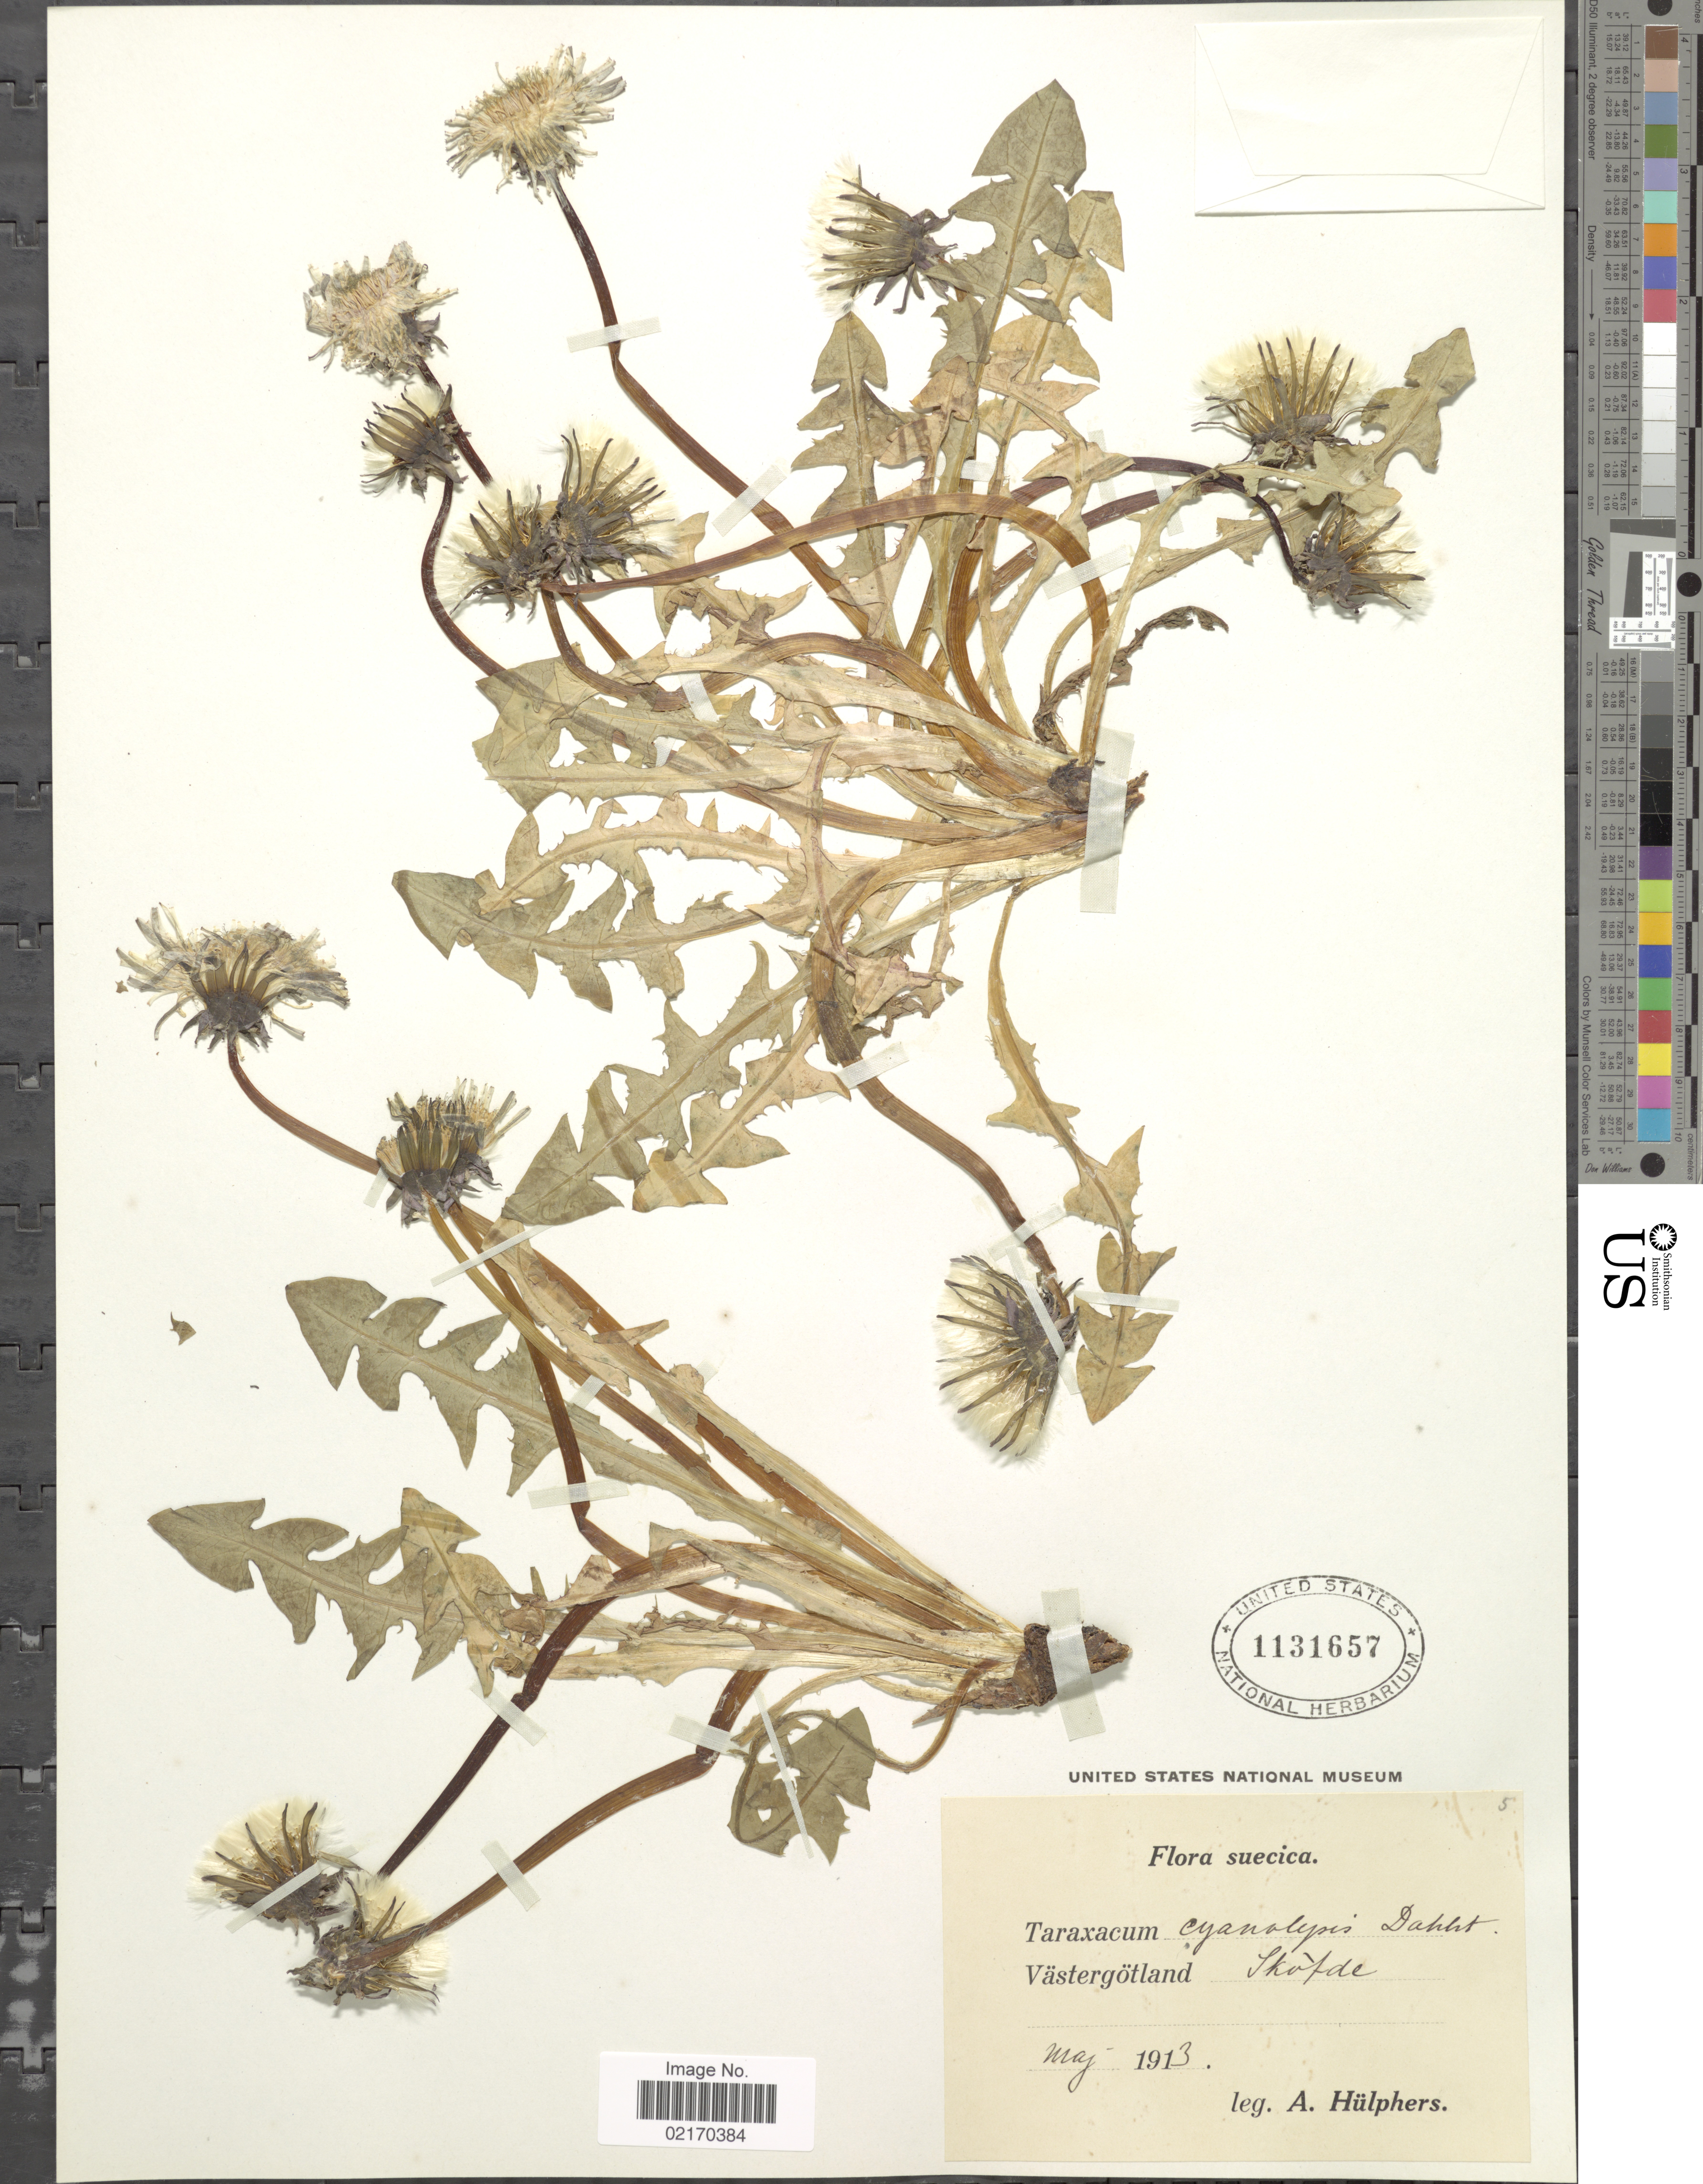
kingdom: Plantae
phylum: Tracheophyta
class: Magnoliopsida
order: Asterales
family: Asteraceae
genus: Taraxacum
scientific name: Taraxacum cyanolepis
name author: Dahlst.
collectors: A. Hülphers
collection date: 1913-05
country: Sweden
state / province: Västra Götaland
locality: Suecica, Vastergotland, Skofde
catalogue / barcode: US 1131657